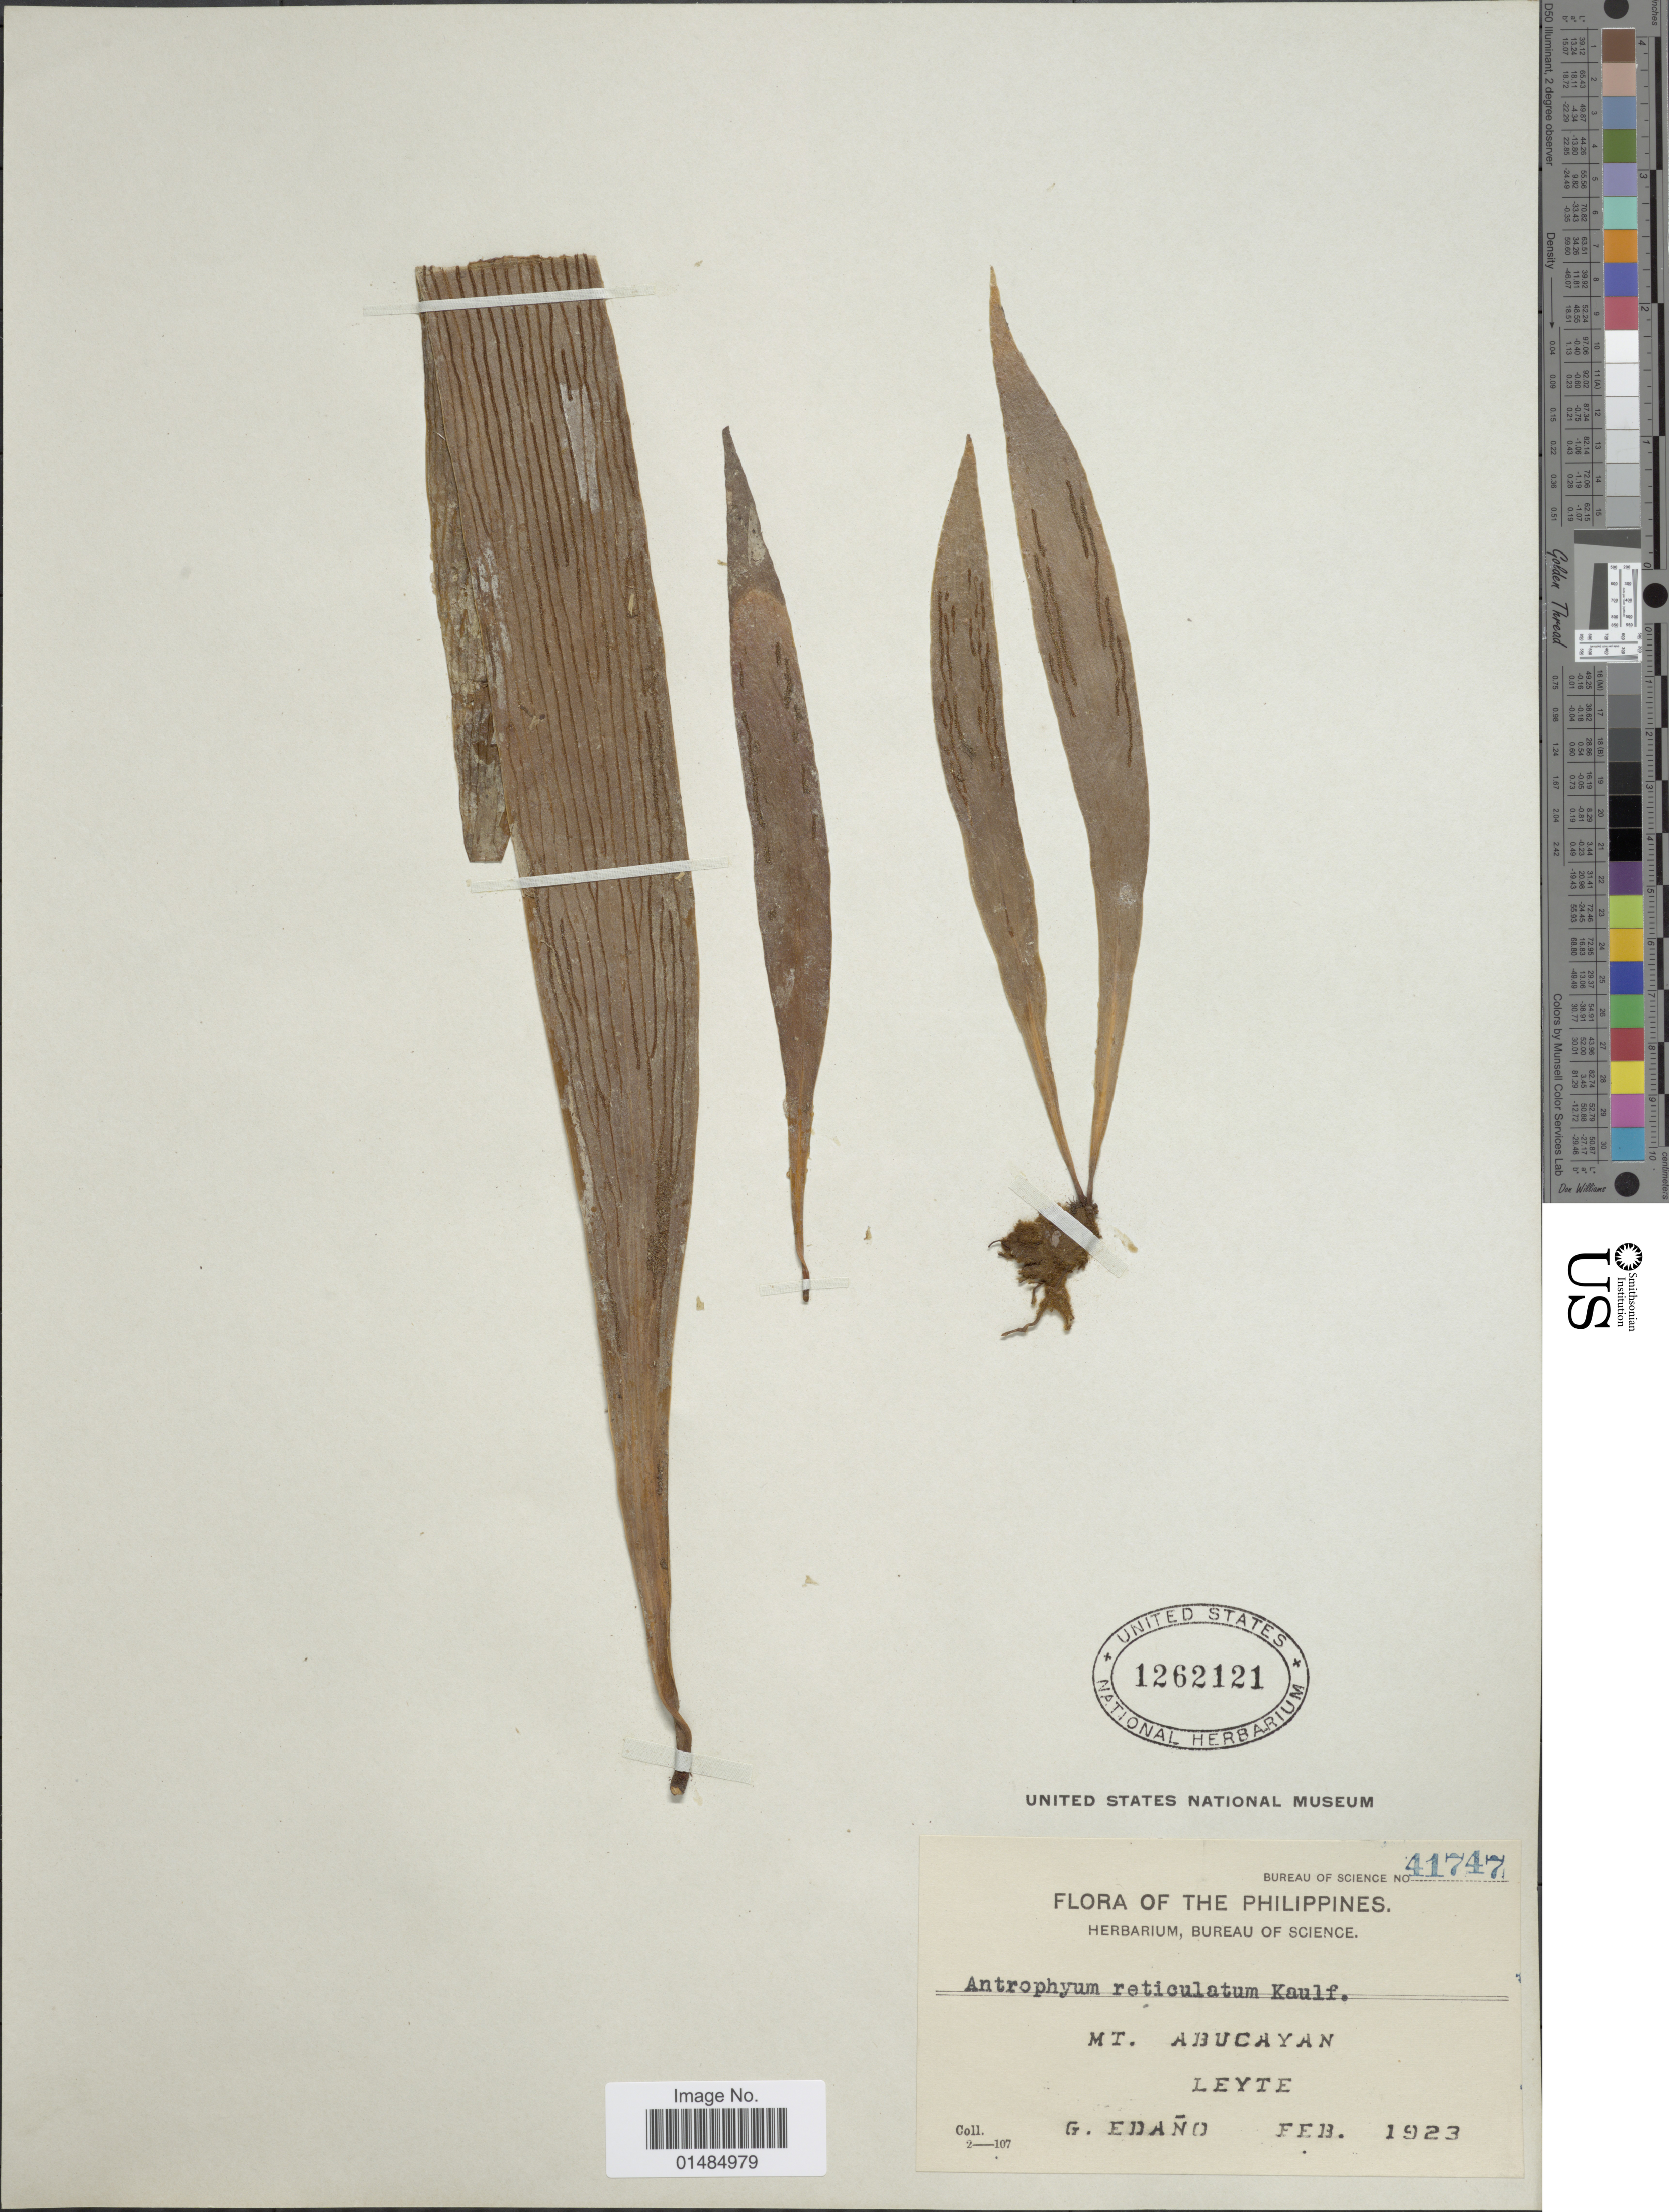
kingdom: Plantae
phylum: Tracheophyta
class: Polypodiopsida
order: Polypodiales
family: Pteridaceae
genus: Antrophyum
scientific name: Antrophyum reticulatum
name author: (G. Forst.) Kaulf.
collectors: G. Edaño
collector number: Bureau of Science 41747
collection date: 1923-02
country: Philippines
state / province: Eastern Visayas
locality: Mt. Abucayan, Leyte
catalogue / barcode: US 1262121